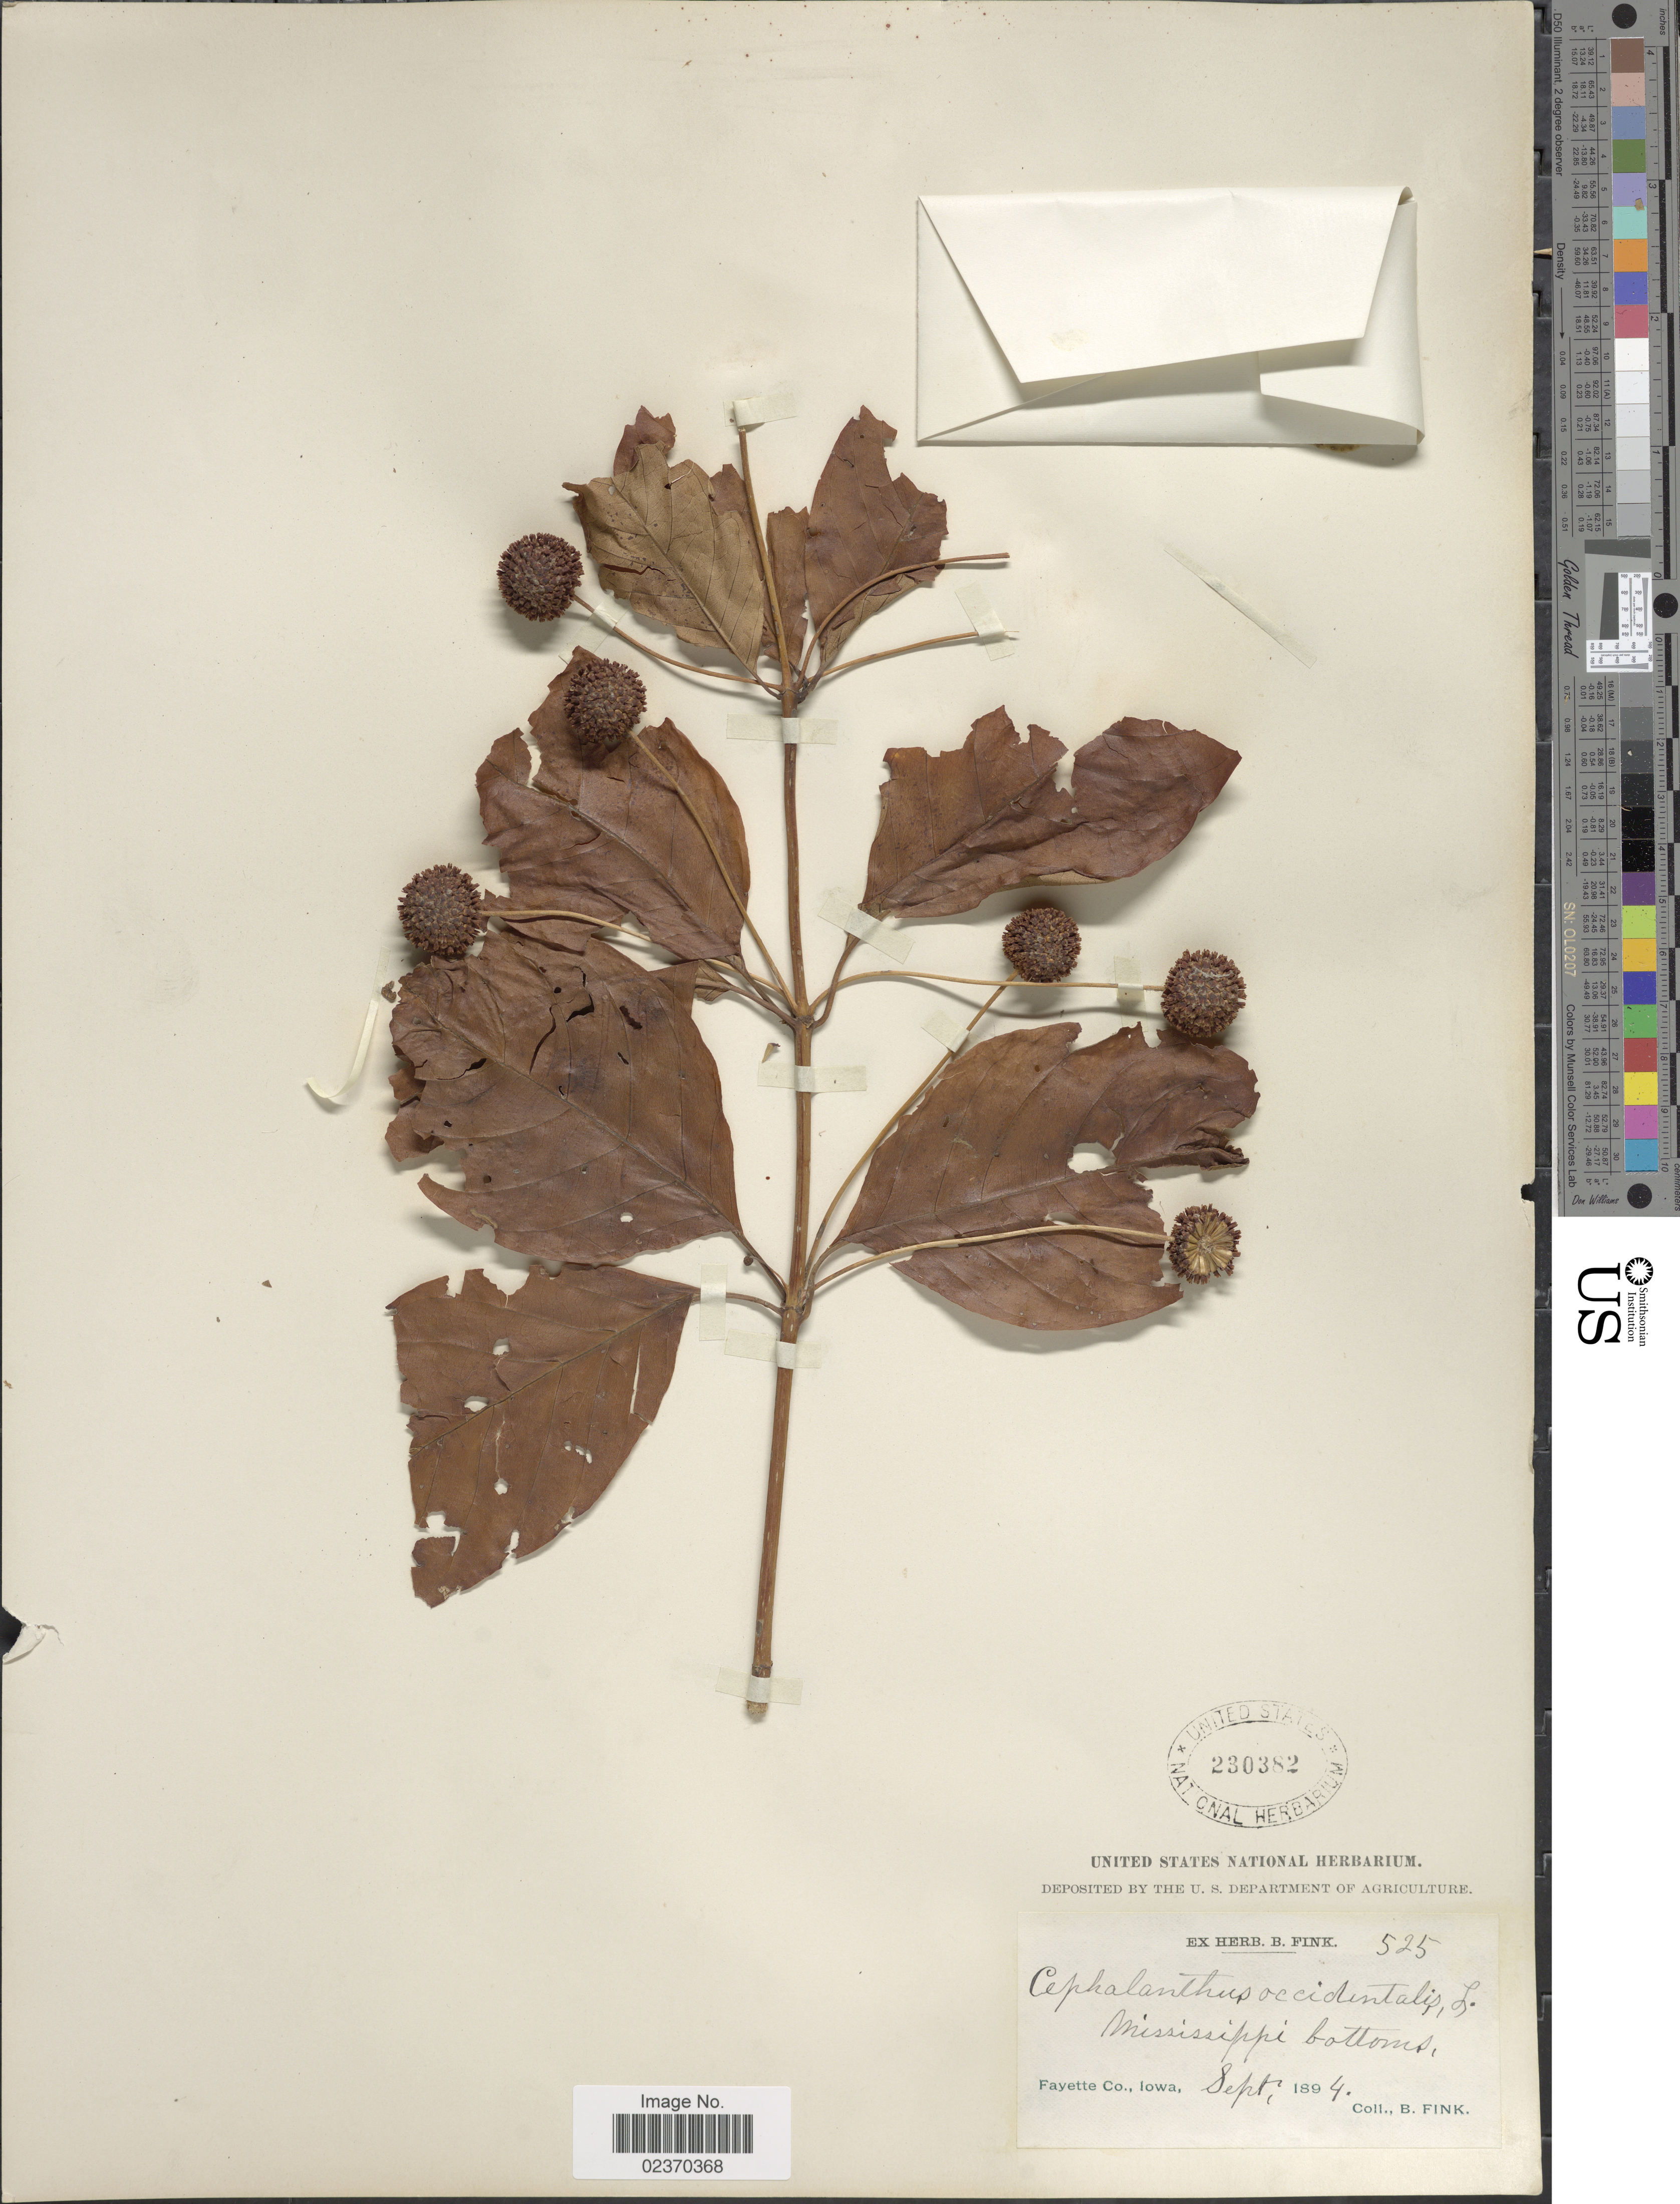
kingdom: Plantae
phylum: Tracheophyta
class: Magnoliopsida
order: Gentianales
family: Rubiaceae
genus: Cephalanthus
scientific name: Cephalanthus occidentalis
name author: L.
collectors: B. Fink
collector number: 525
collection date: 1894-09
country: United States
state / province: Iowa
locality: Mississippi bottoms, Fayette Co.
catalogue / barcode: US 230382